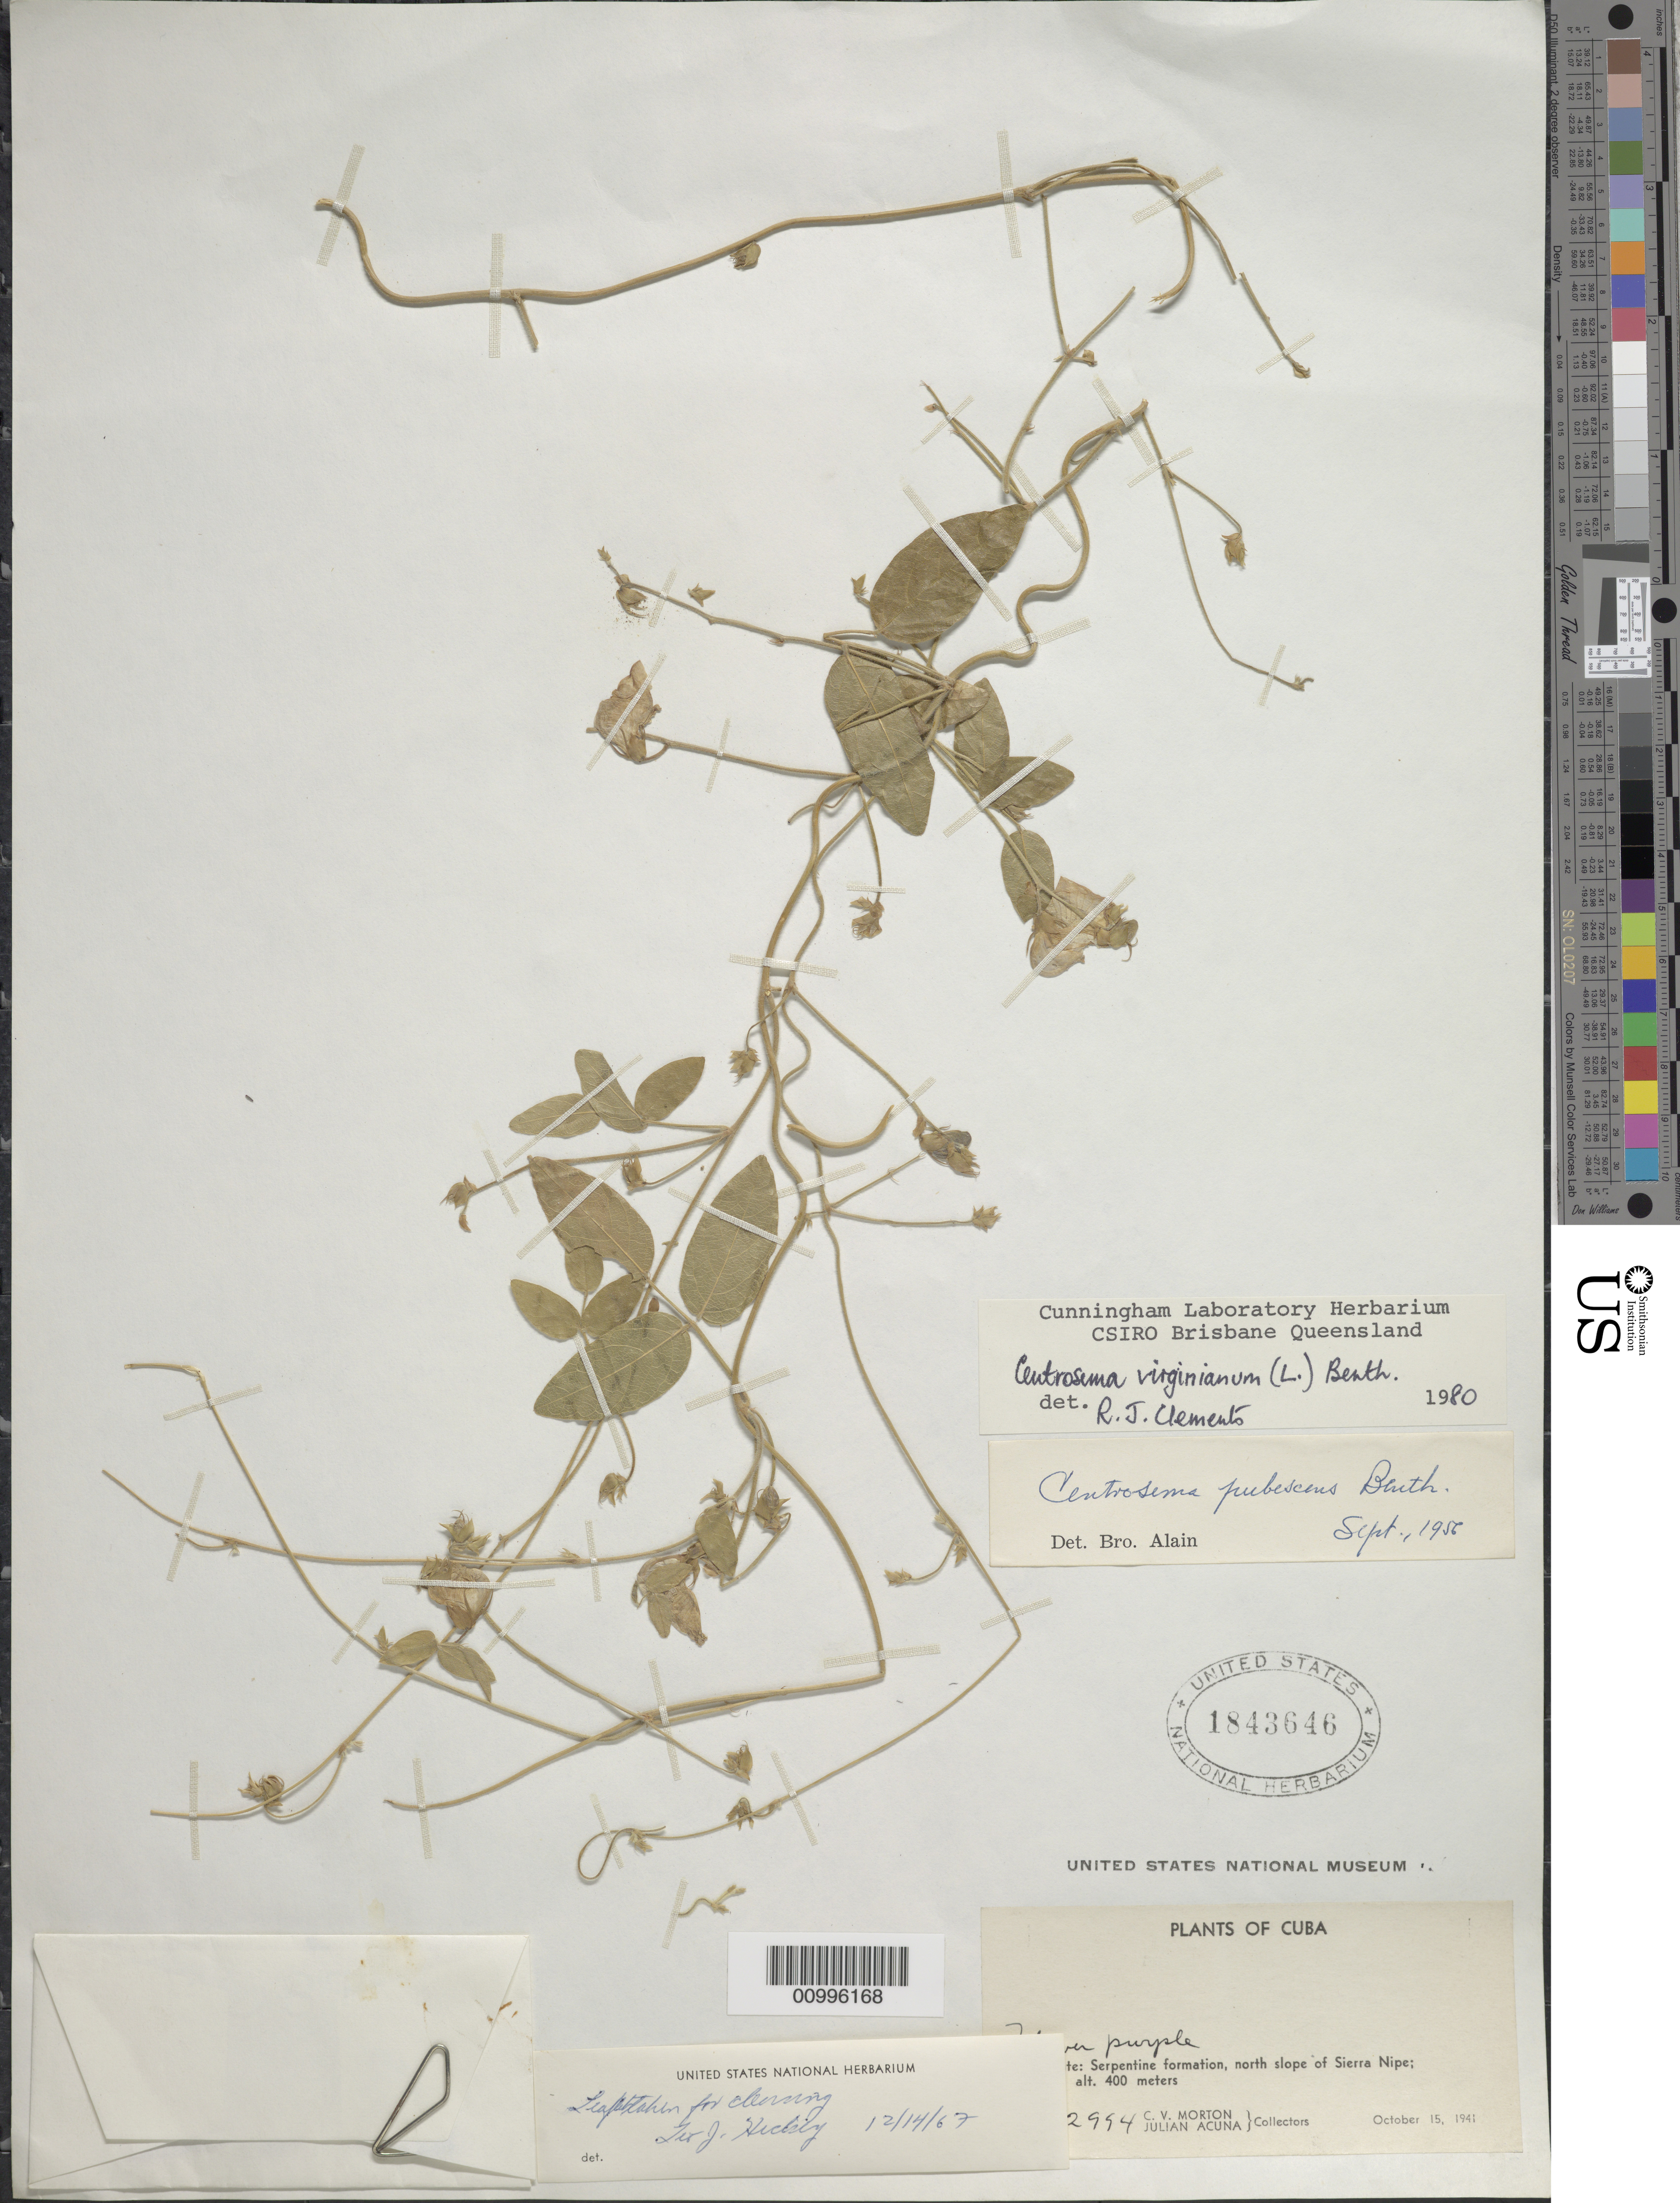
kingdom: Plantae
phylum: Tracheophyta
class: Magnoliopsida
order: Fabales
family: Fabaceae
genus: Centrosema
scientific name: Centrosema virginianum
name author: (L.) Benth.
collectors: C. V. Morton & J. Acuña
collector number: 2994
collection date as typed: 15 Oct 1941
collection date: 1941-10-15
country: Cuba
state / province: Holguín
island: Cuba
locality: Serpintine formation, N slope of Sierra Nipe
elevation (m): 400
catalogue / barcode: US 1843646